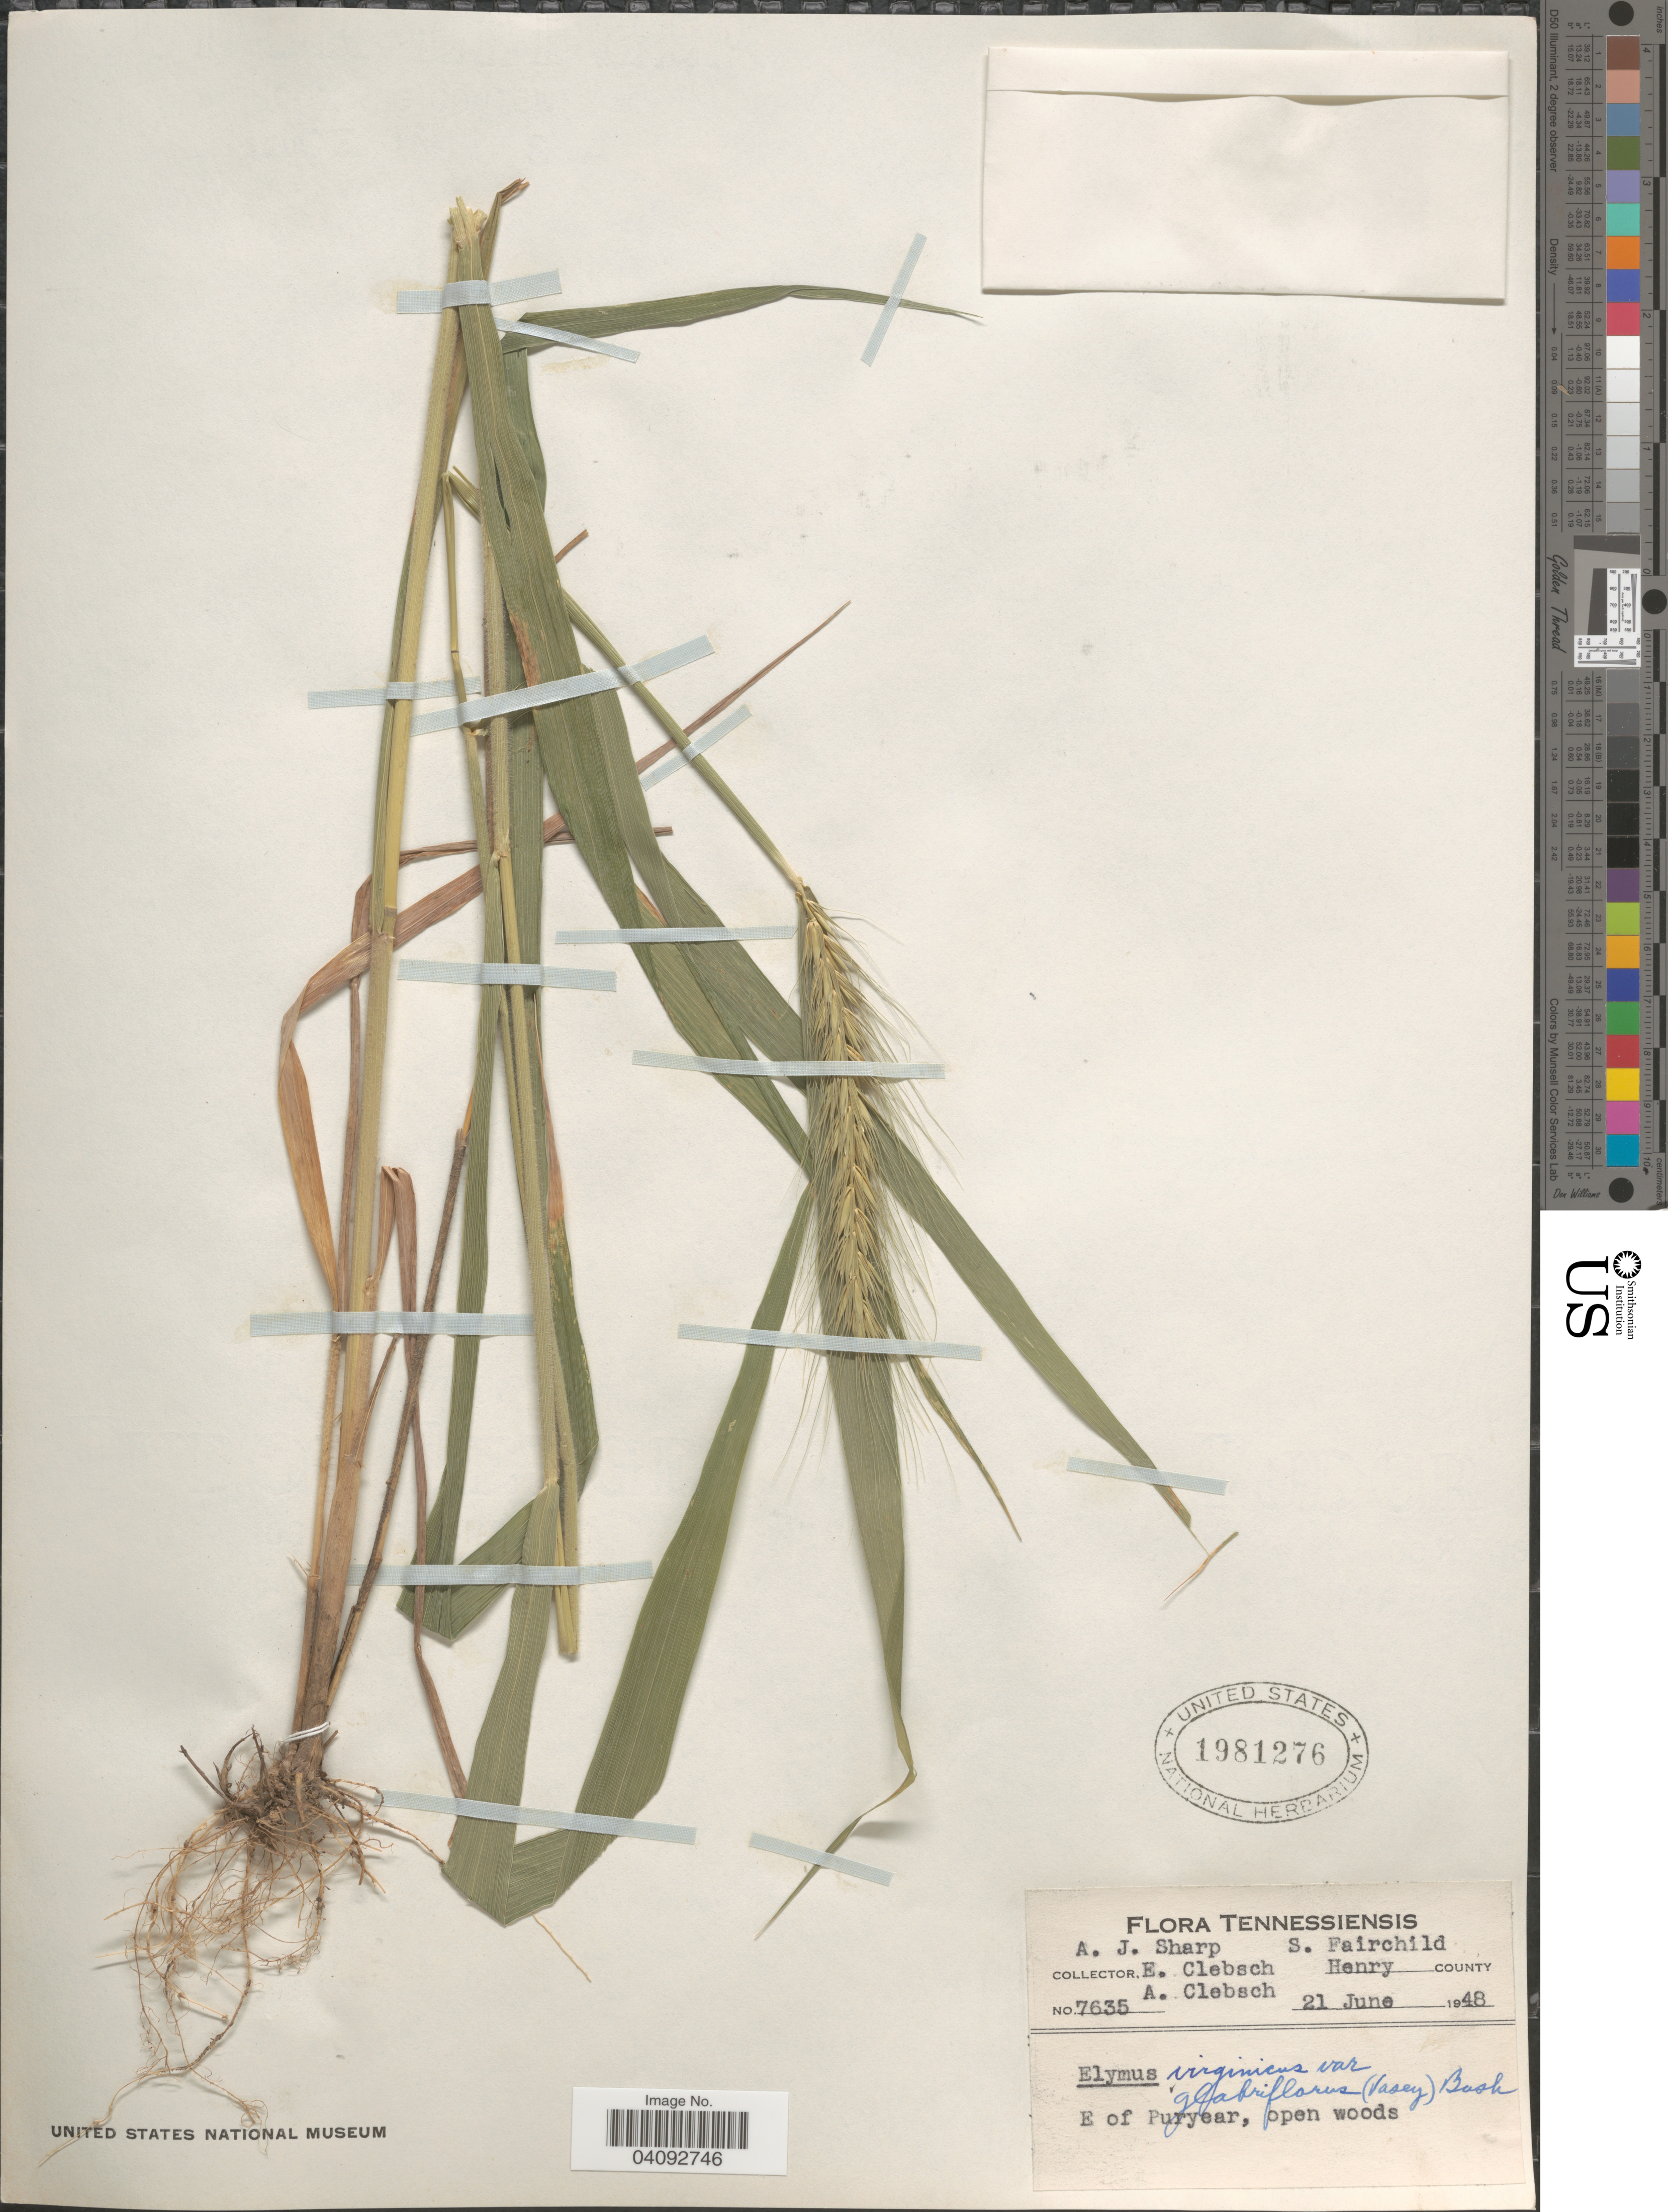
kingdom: Plantae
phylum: Tracheophyta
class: Liliopsida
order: Poales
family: Poaceae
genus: Elymus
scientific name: Elymus glabriflorus var. glabriflorus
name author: (Vasey ex L.H. Dewey) Scribn. & C.R. Ball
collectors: A. J. Sharp, E. Clebsch, A. Clebsch & S. Fairchild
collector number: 7635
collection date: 1948-06-21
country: United States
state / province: Tennessee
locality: Henry County. E of Puryear, open woods.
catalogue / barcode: US 1981276